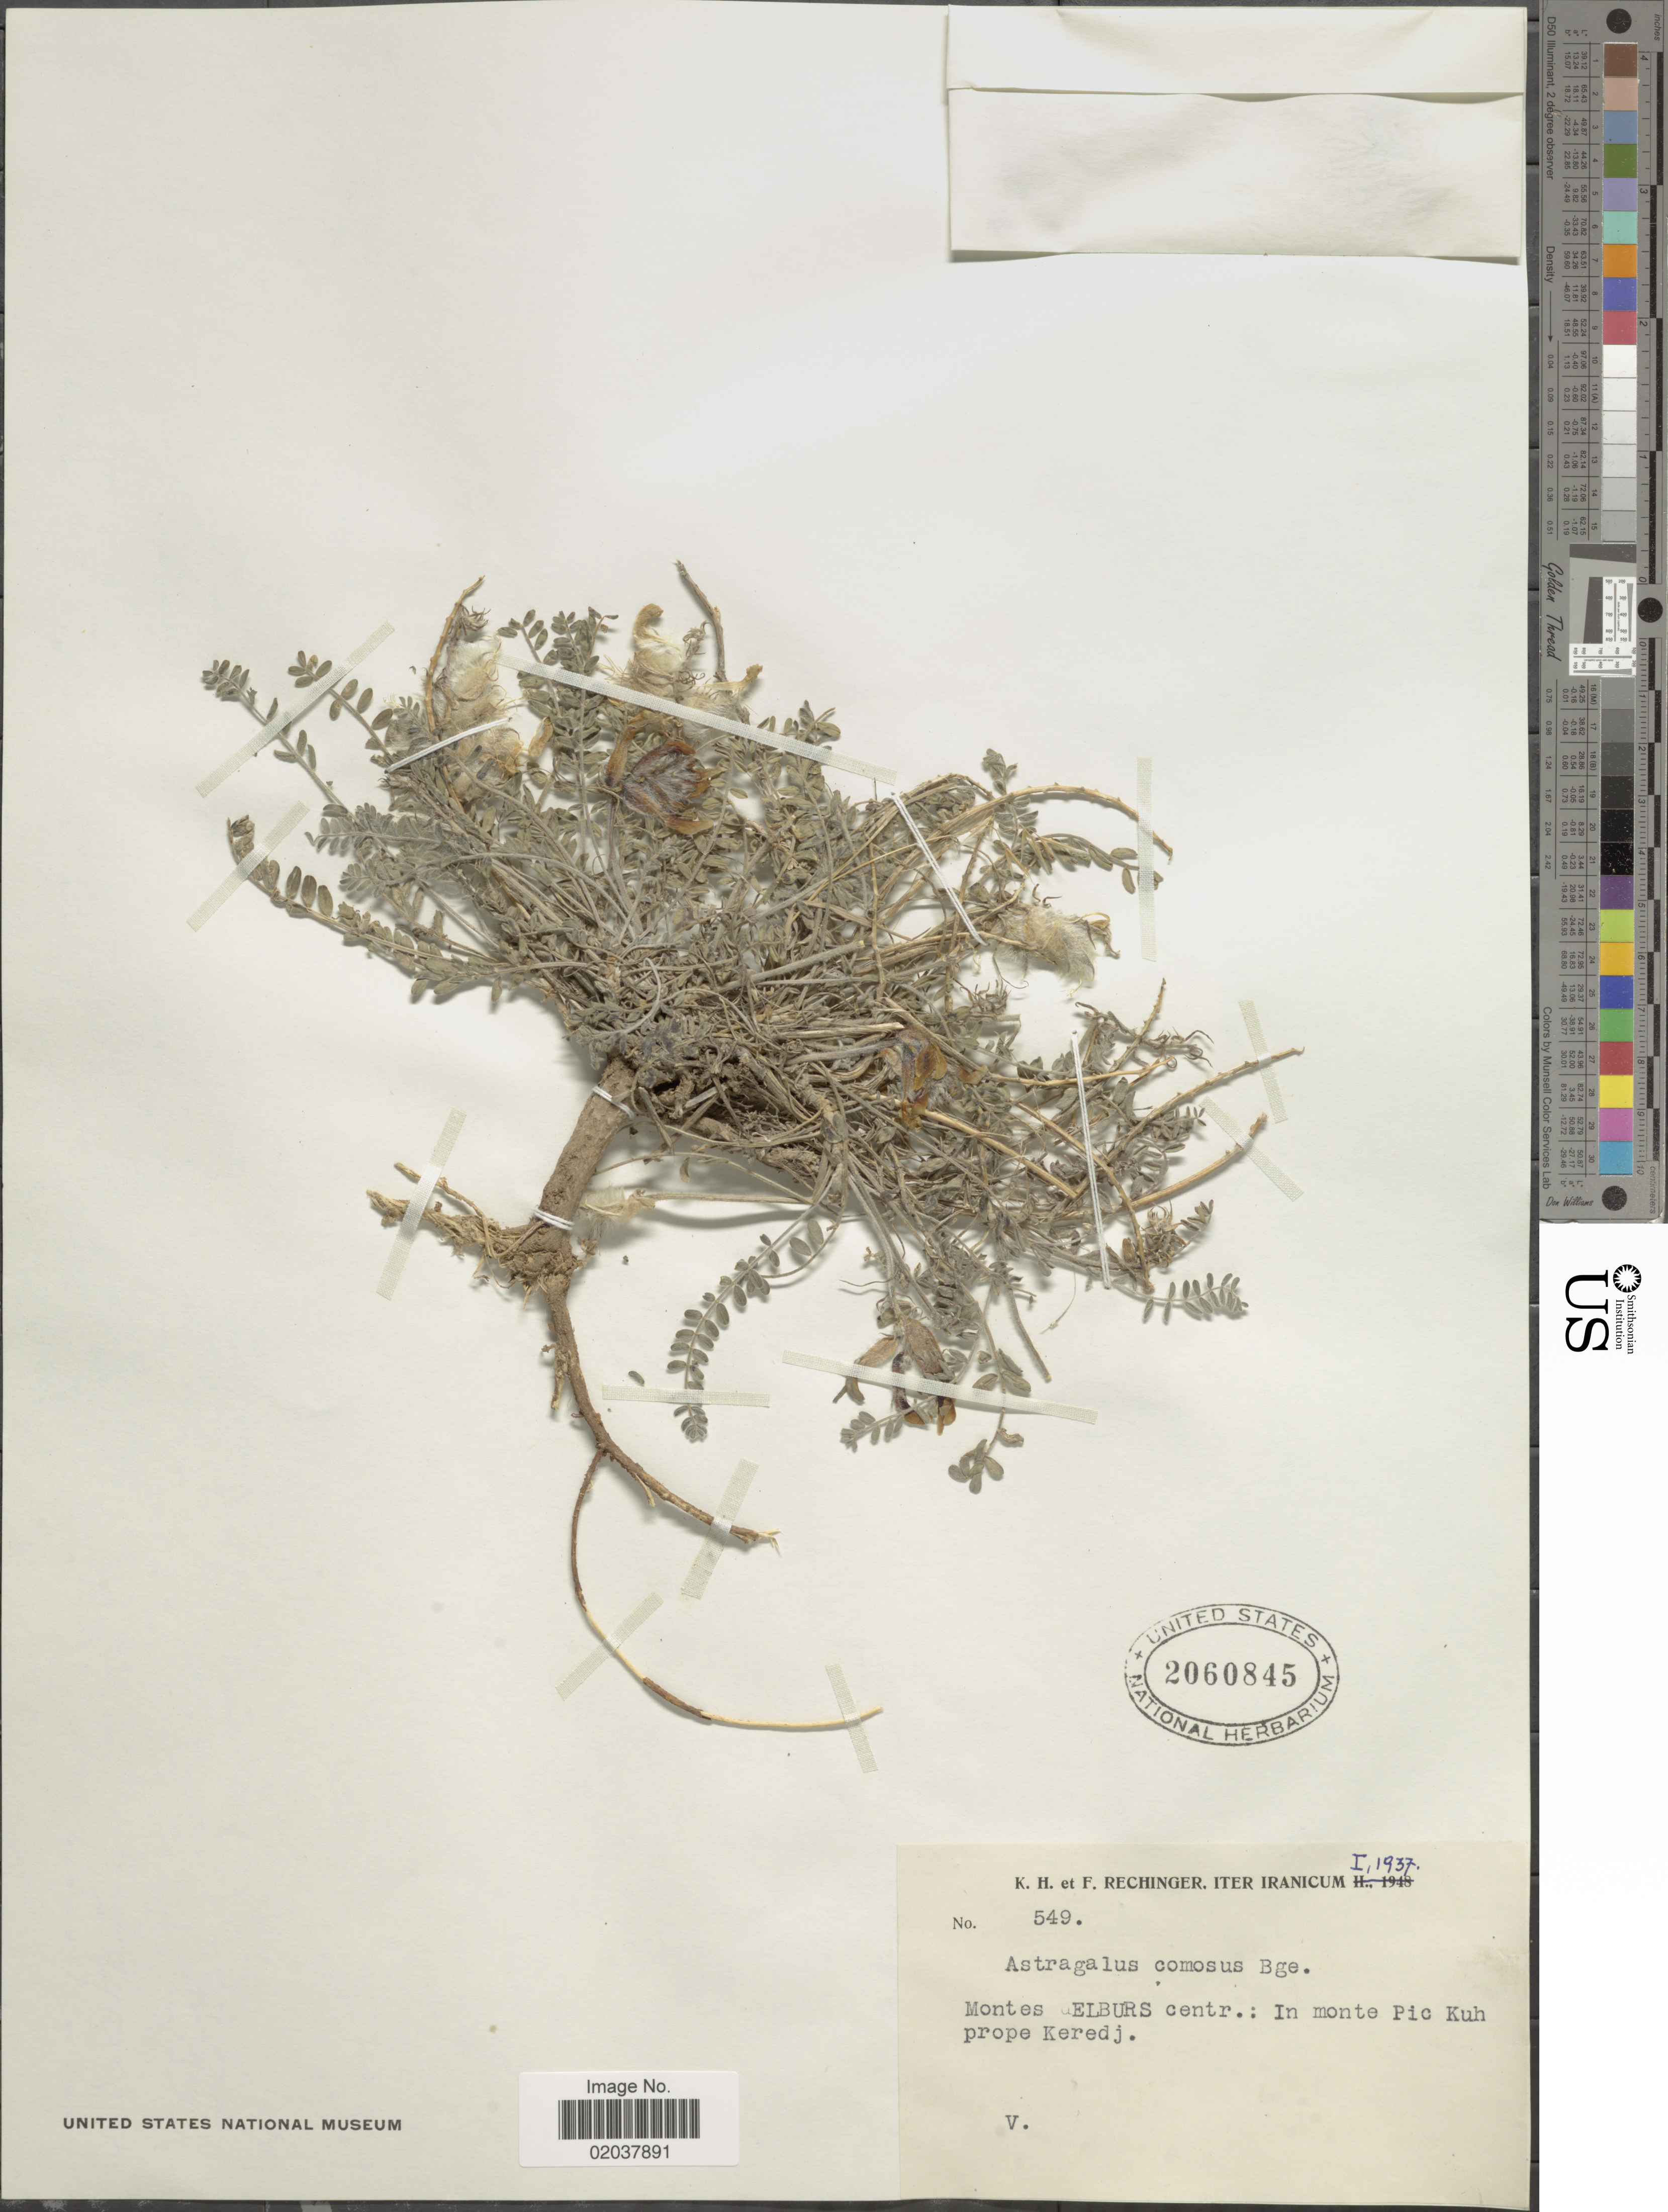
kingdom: Plantae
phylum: Tracheophyta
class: Magnoliopsida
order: Fabales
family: Fabaceae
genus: Astragalus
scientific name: Astragalus comosus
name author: Bunge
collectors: K. H. Rechinger & F. Rechinger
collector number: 549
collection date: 1937-01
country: Iran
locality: Iter Iranicum. Montes Gelburs centr.: In monte Pic Kuh prope Keredj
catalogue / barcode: US 2060845